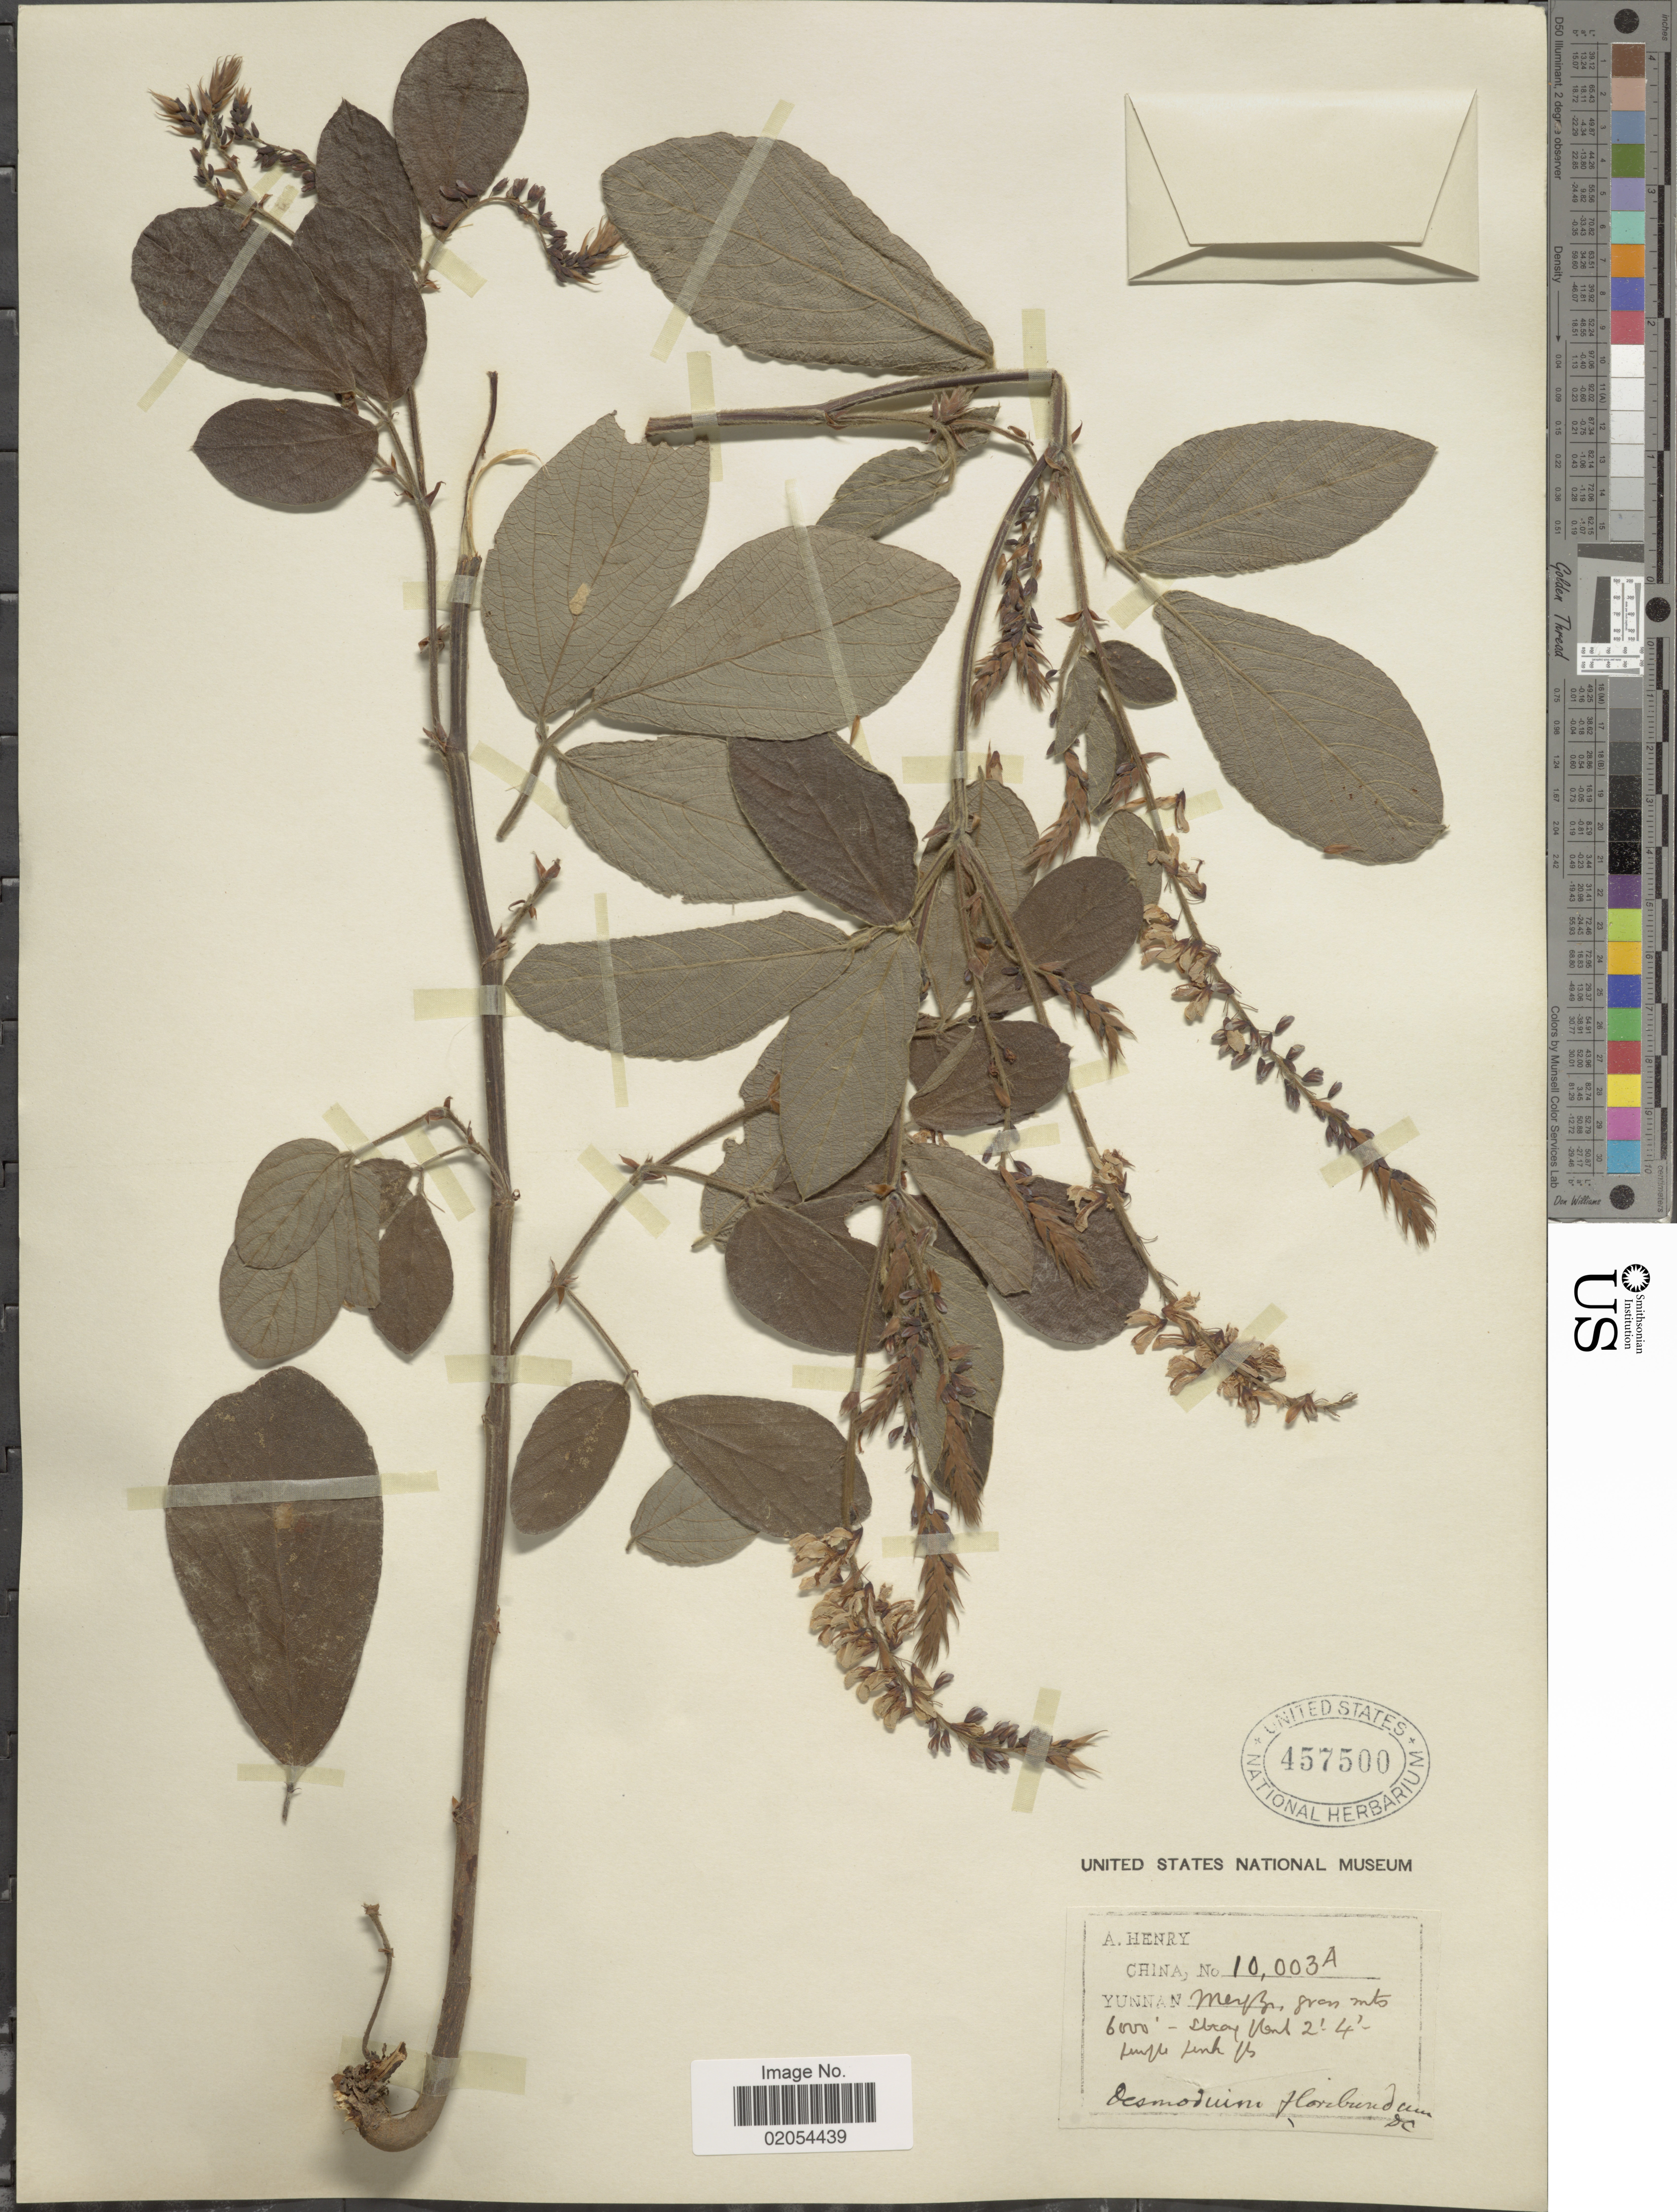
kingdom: Plantae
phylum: Tracheophyta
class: Magnoliopsida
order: Fabales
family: Fabaceae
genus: Ototropis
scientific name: Ototropis multiflora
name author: (DC.) H. Ohashi & K. Ohashi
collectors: A. Henry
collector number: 10003 A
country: China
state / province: Yunnan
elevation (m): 1829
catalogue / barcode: US 457500